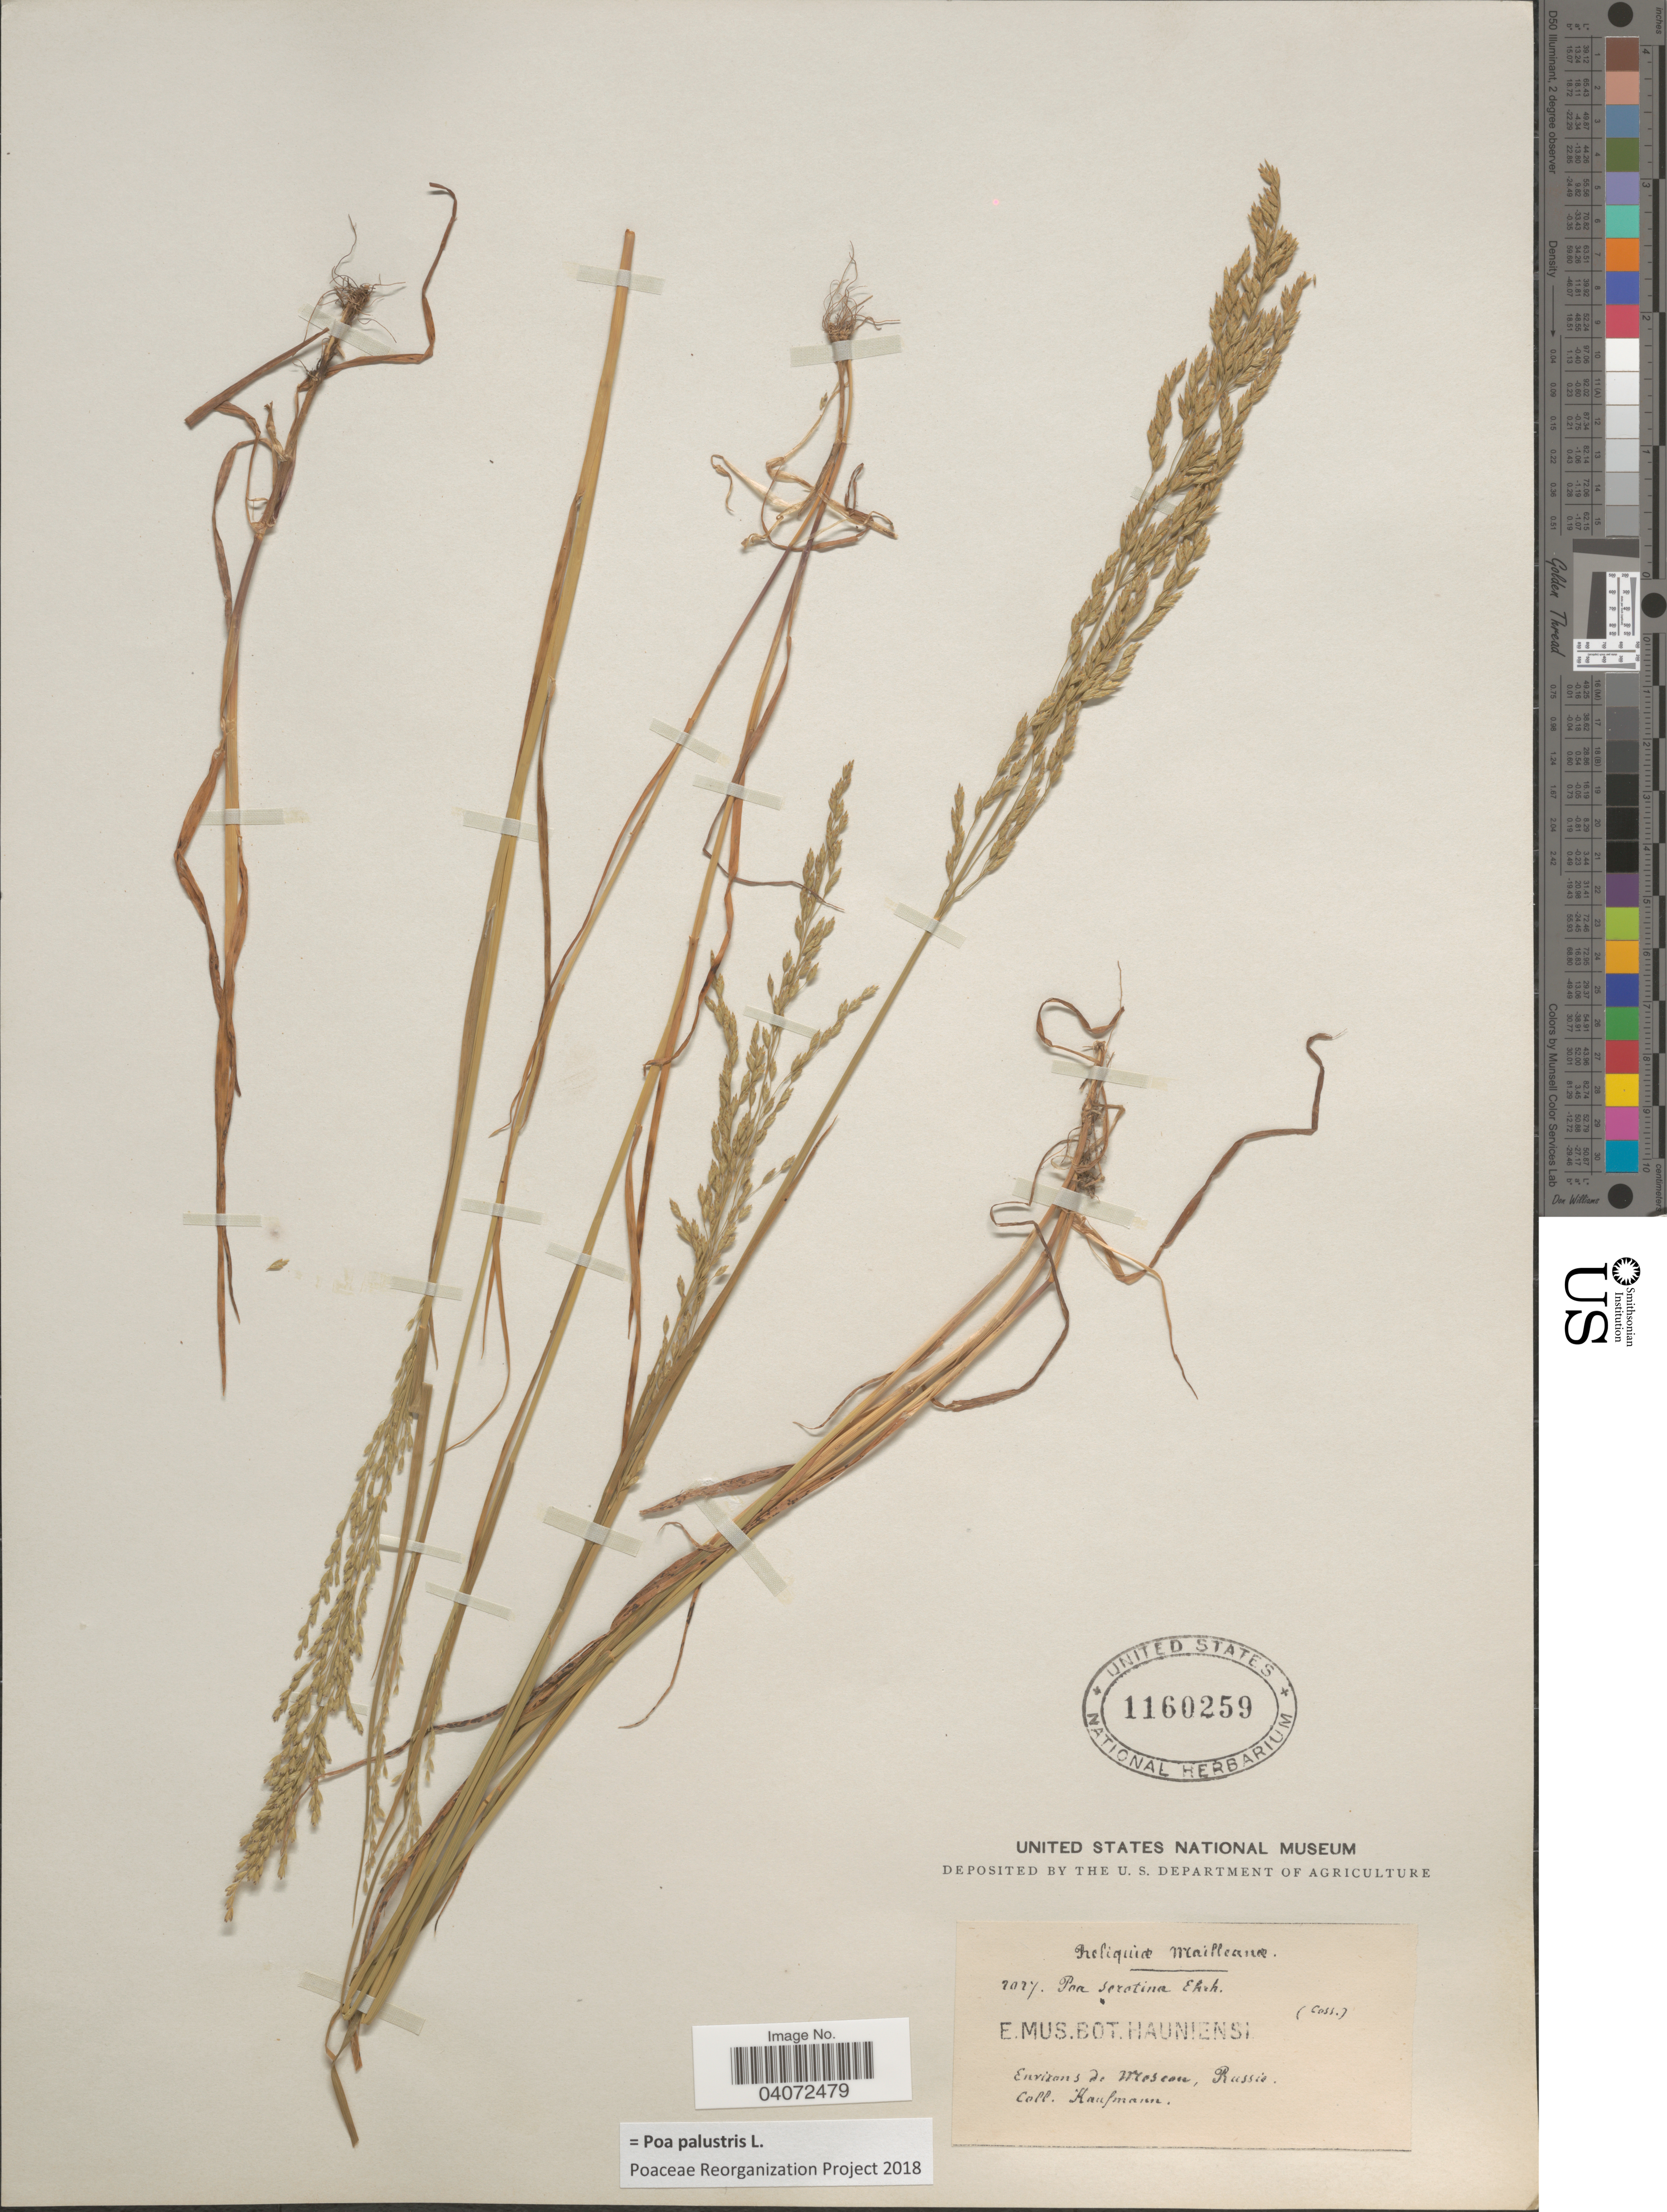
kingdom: Plantae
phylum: Tracheophyta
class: Liliopsida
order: Poales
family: Poaceae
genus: Poa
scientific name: Poa palustris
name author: L.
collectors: Kaufmann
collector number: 2027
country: Russian Federation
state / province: Moscow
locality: Environs de Moscow.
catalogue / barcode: US 1160259